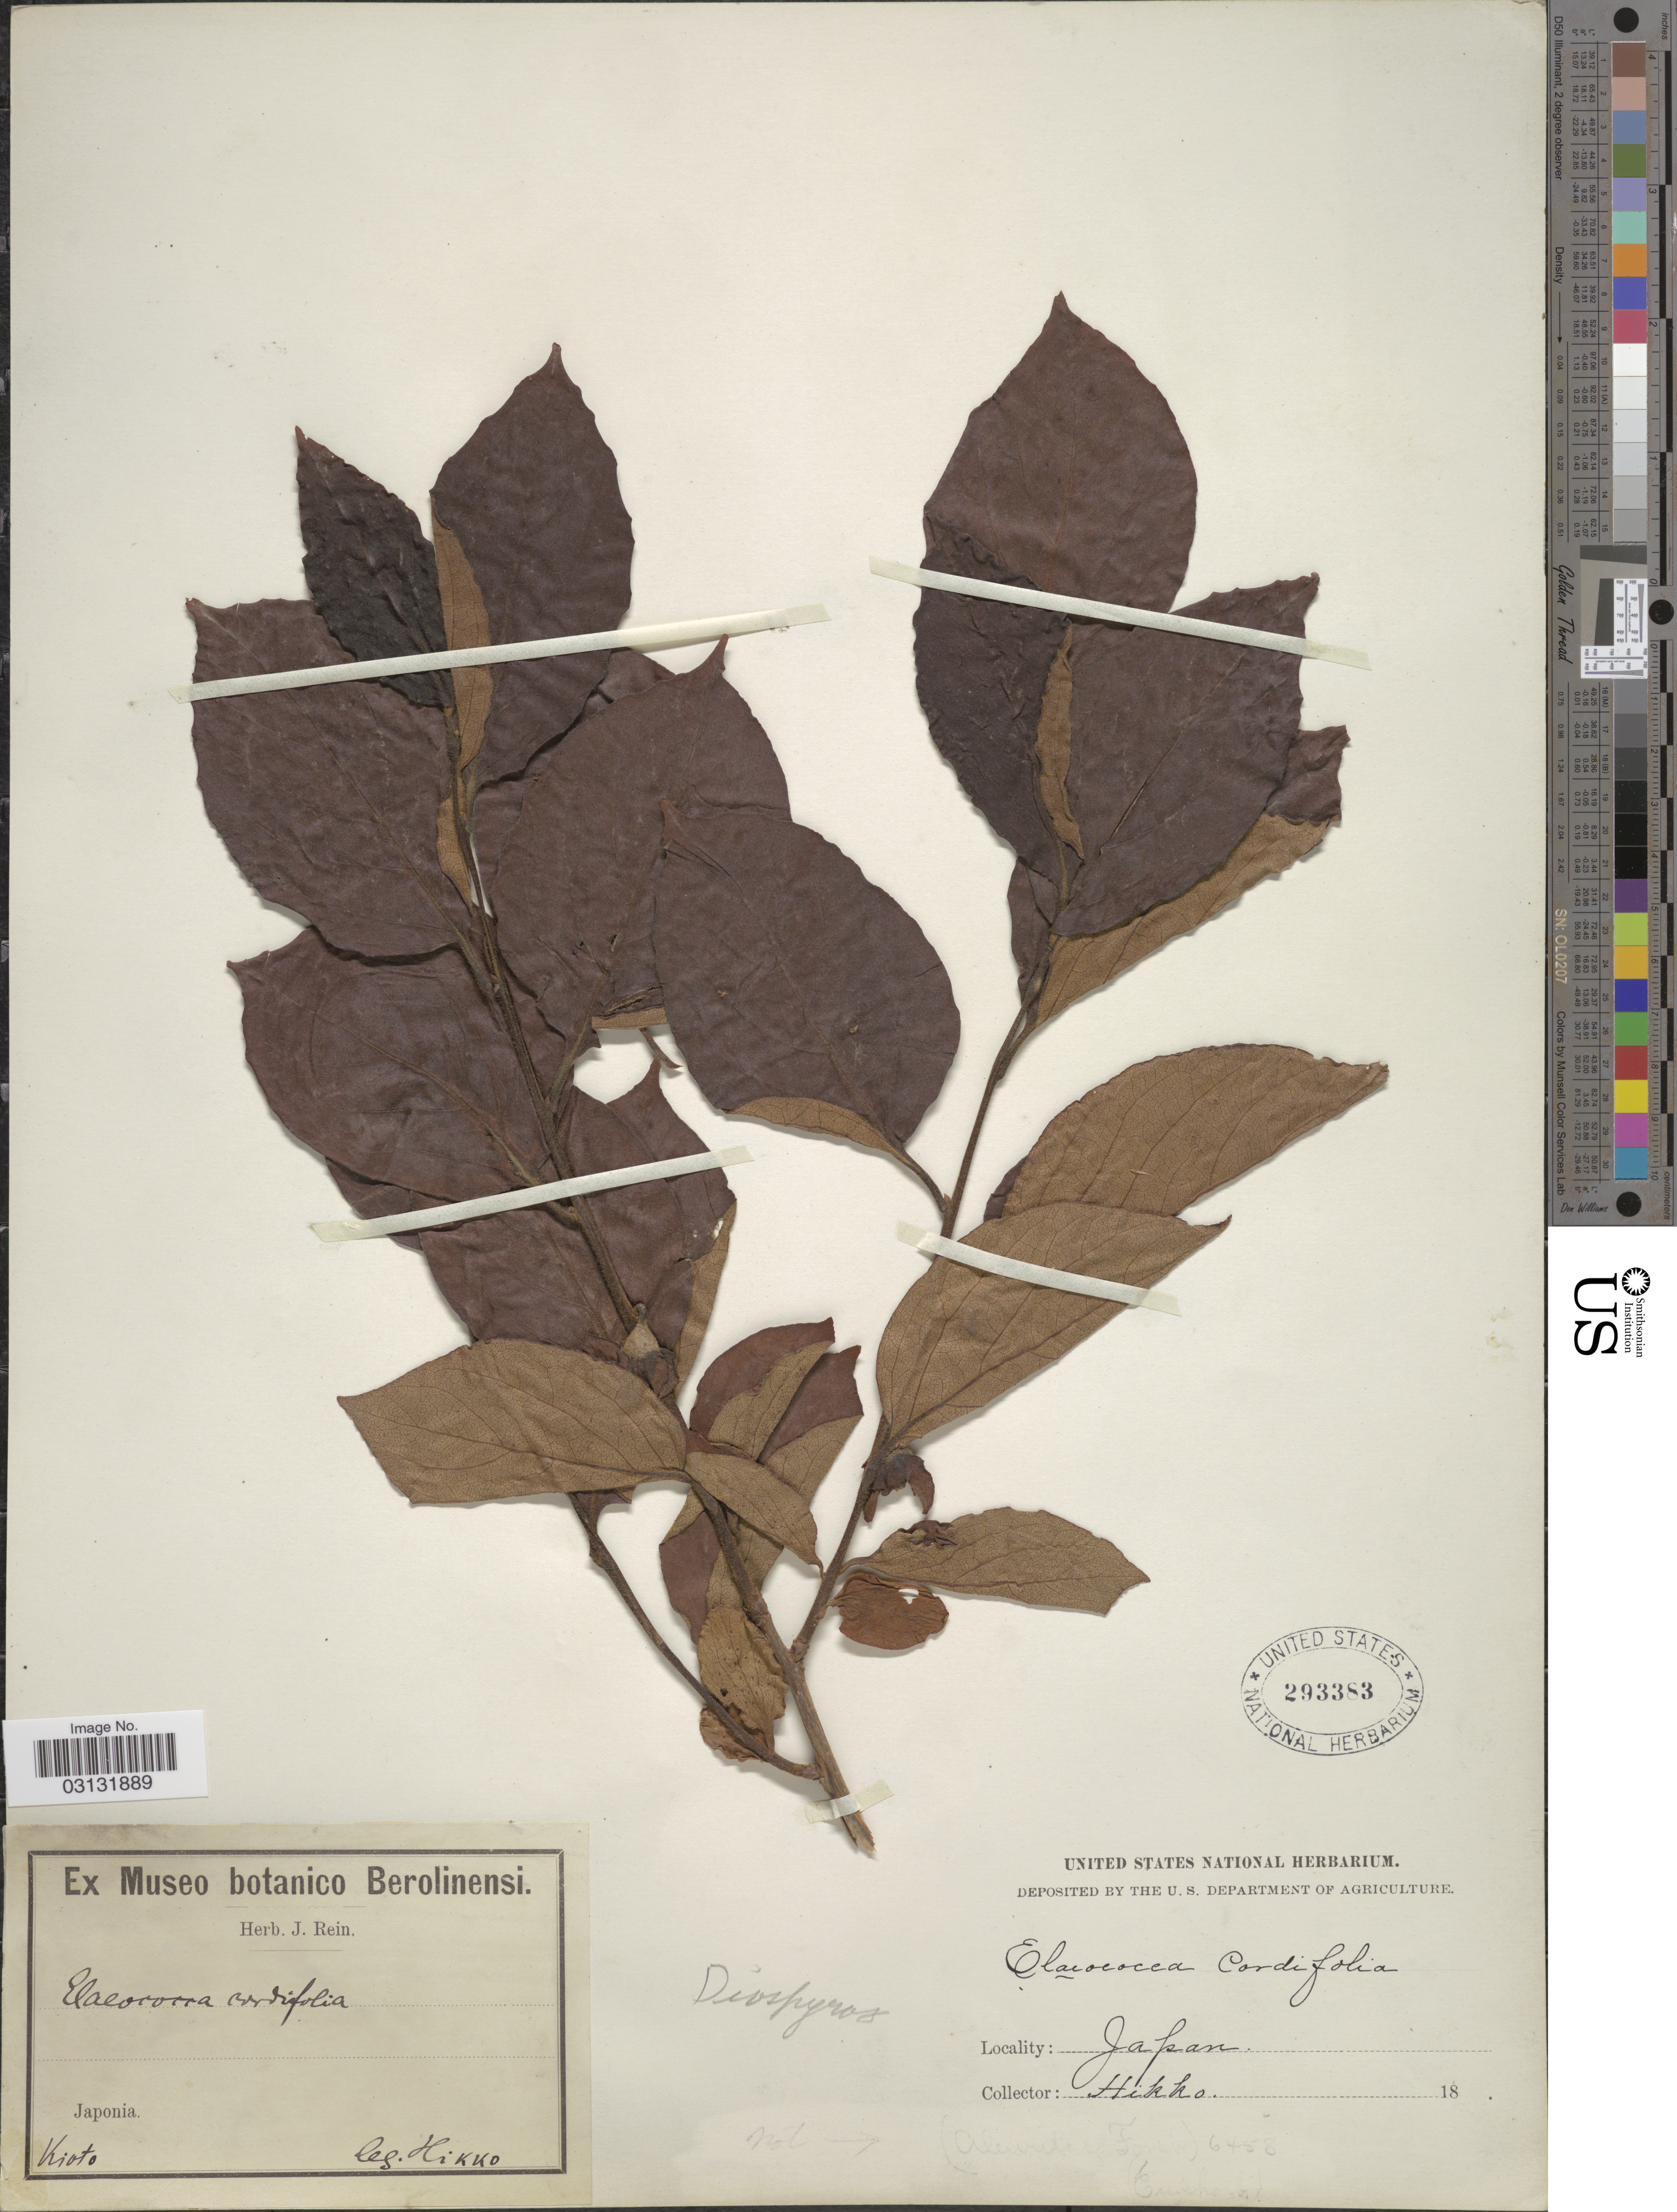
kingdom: Plantae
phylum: Tracheophyta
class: Magnoliopsida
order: Ericales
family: Ebenaceae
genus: Diospyros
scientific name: Diospyros kaki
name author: Thunb.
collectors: -. Hikko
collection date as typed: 18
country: Japan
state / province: Kyoto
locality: Kioto.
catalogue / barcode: US 293383